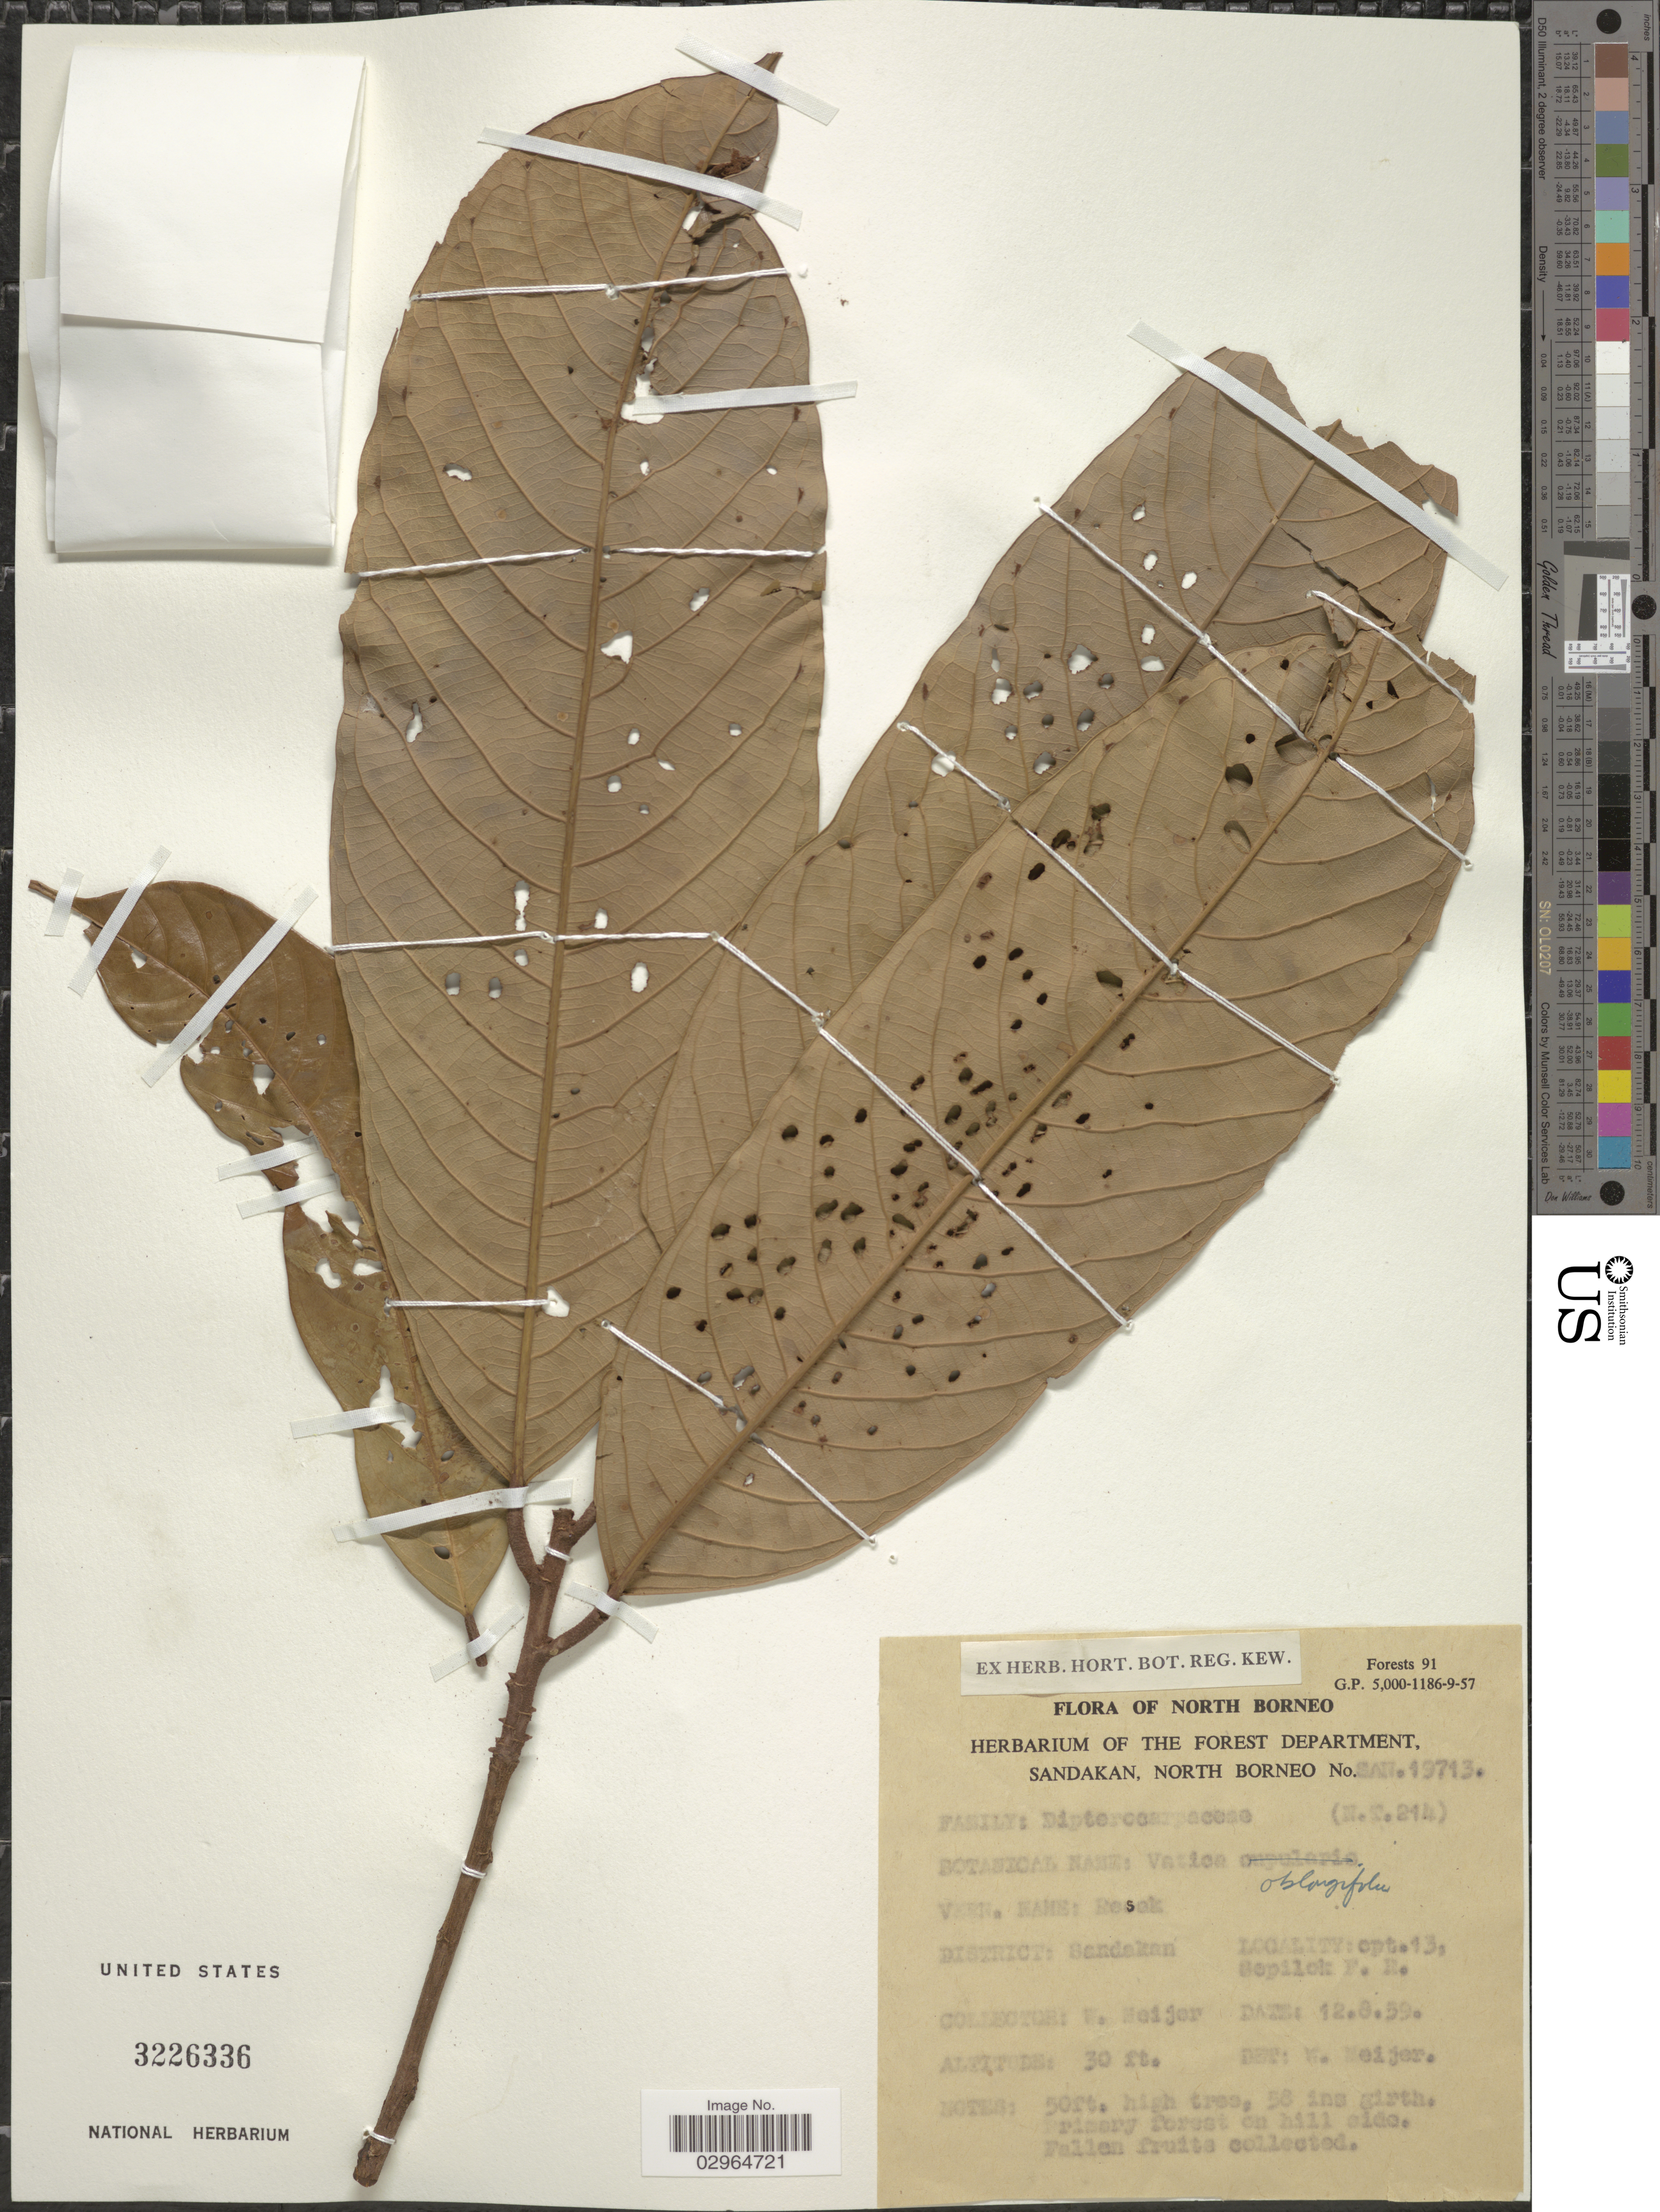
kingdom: Plantae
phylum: Tracheophyta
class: Magnoliopsida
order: Malvales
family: Dipterocarpaceae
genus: Vatica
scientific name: Vatica oblongifolia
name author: Hook. f.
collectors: W. Meijer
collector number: SAN19713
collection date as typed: Transcribed d/m/y: 12/8/59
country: Malaysia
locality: North Borneo. District: Sandakan. Cpt. 13, Sepilok F. R.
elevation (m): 9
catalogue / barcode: US 3226336